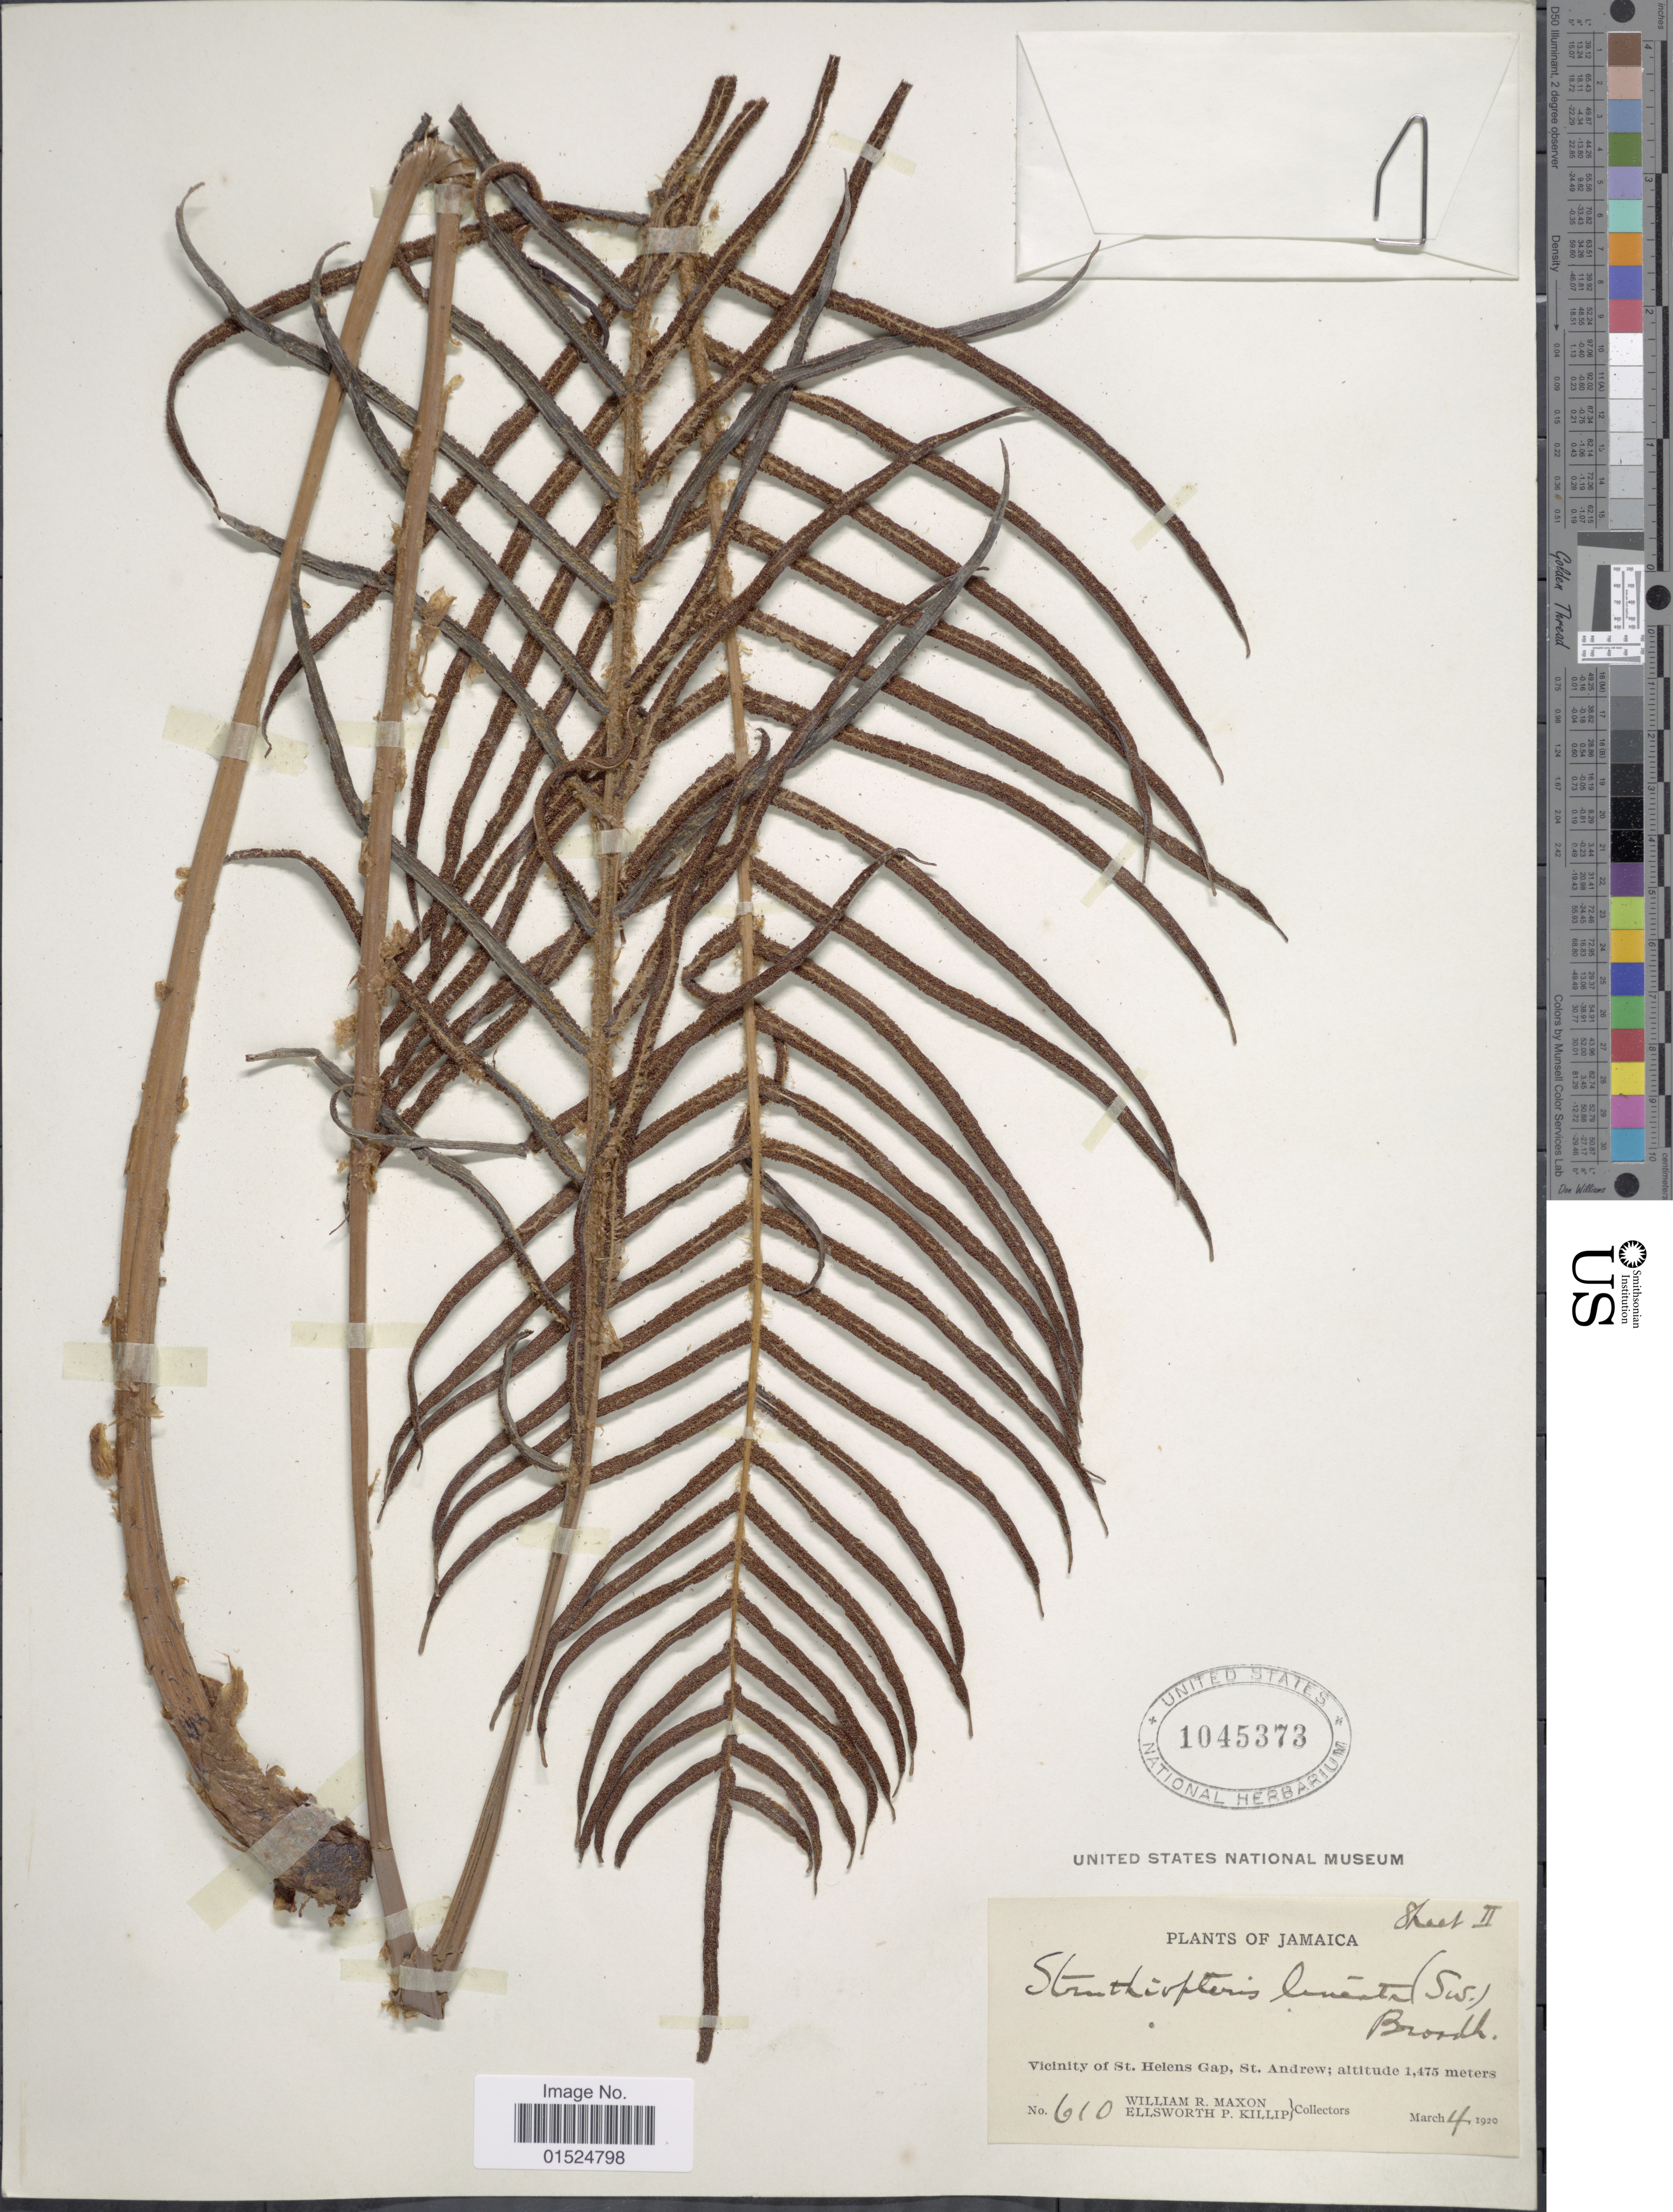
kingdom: Plantae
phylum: Tracheophyta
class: Polypodiopsida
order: Polypodiales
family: Blechnaceae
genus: Blechnum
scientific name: Blechnum lineatum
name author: (Sw.) C. Chr.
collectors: W. R. Maxon & E. P. Killip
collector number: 610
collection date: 1920-03-04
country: Jamaica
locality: Vicinity of St. Helens Gap, St. Andrew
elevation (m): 1475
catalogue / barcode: US 1045373